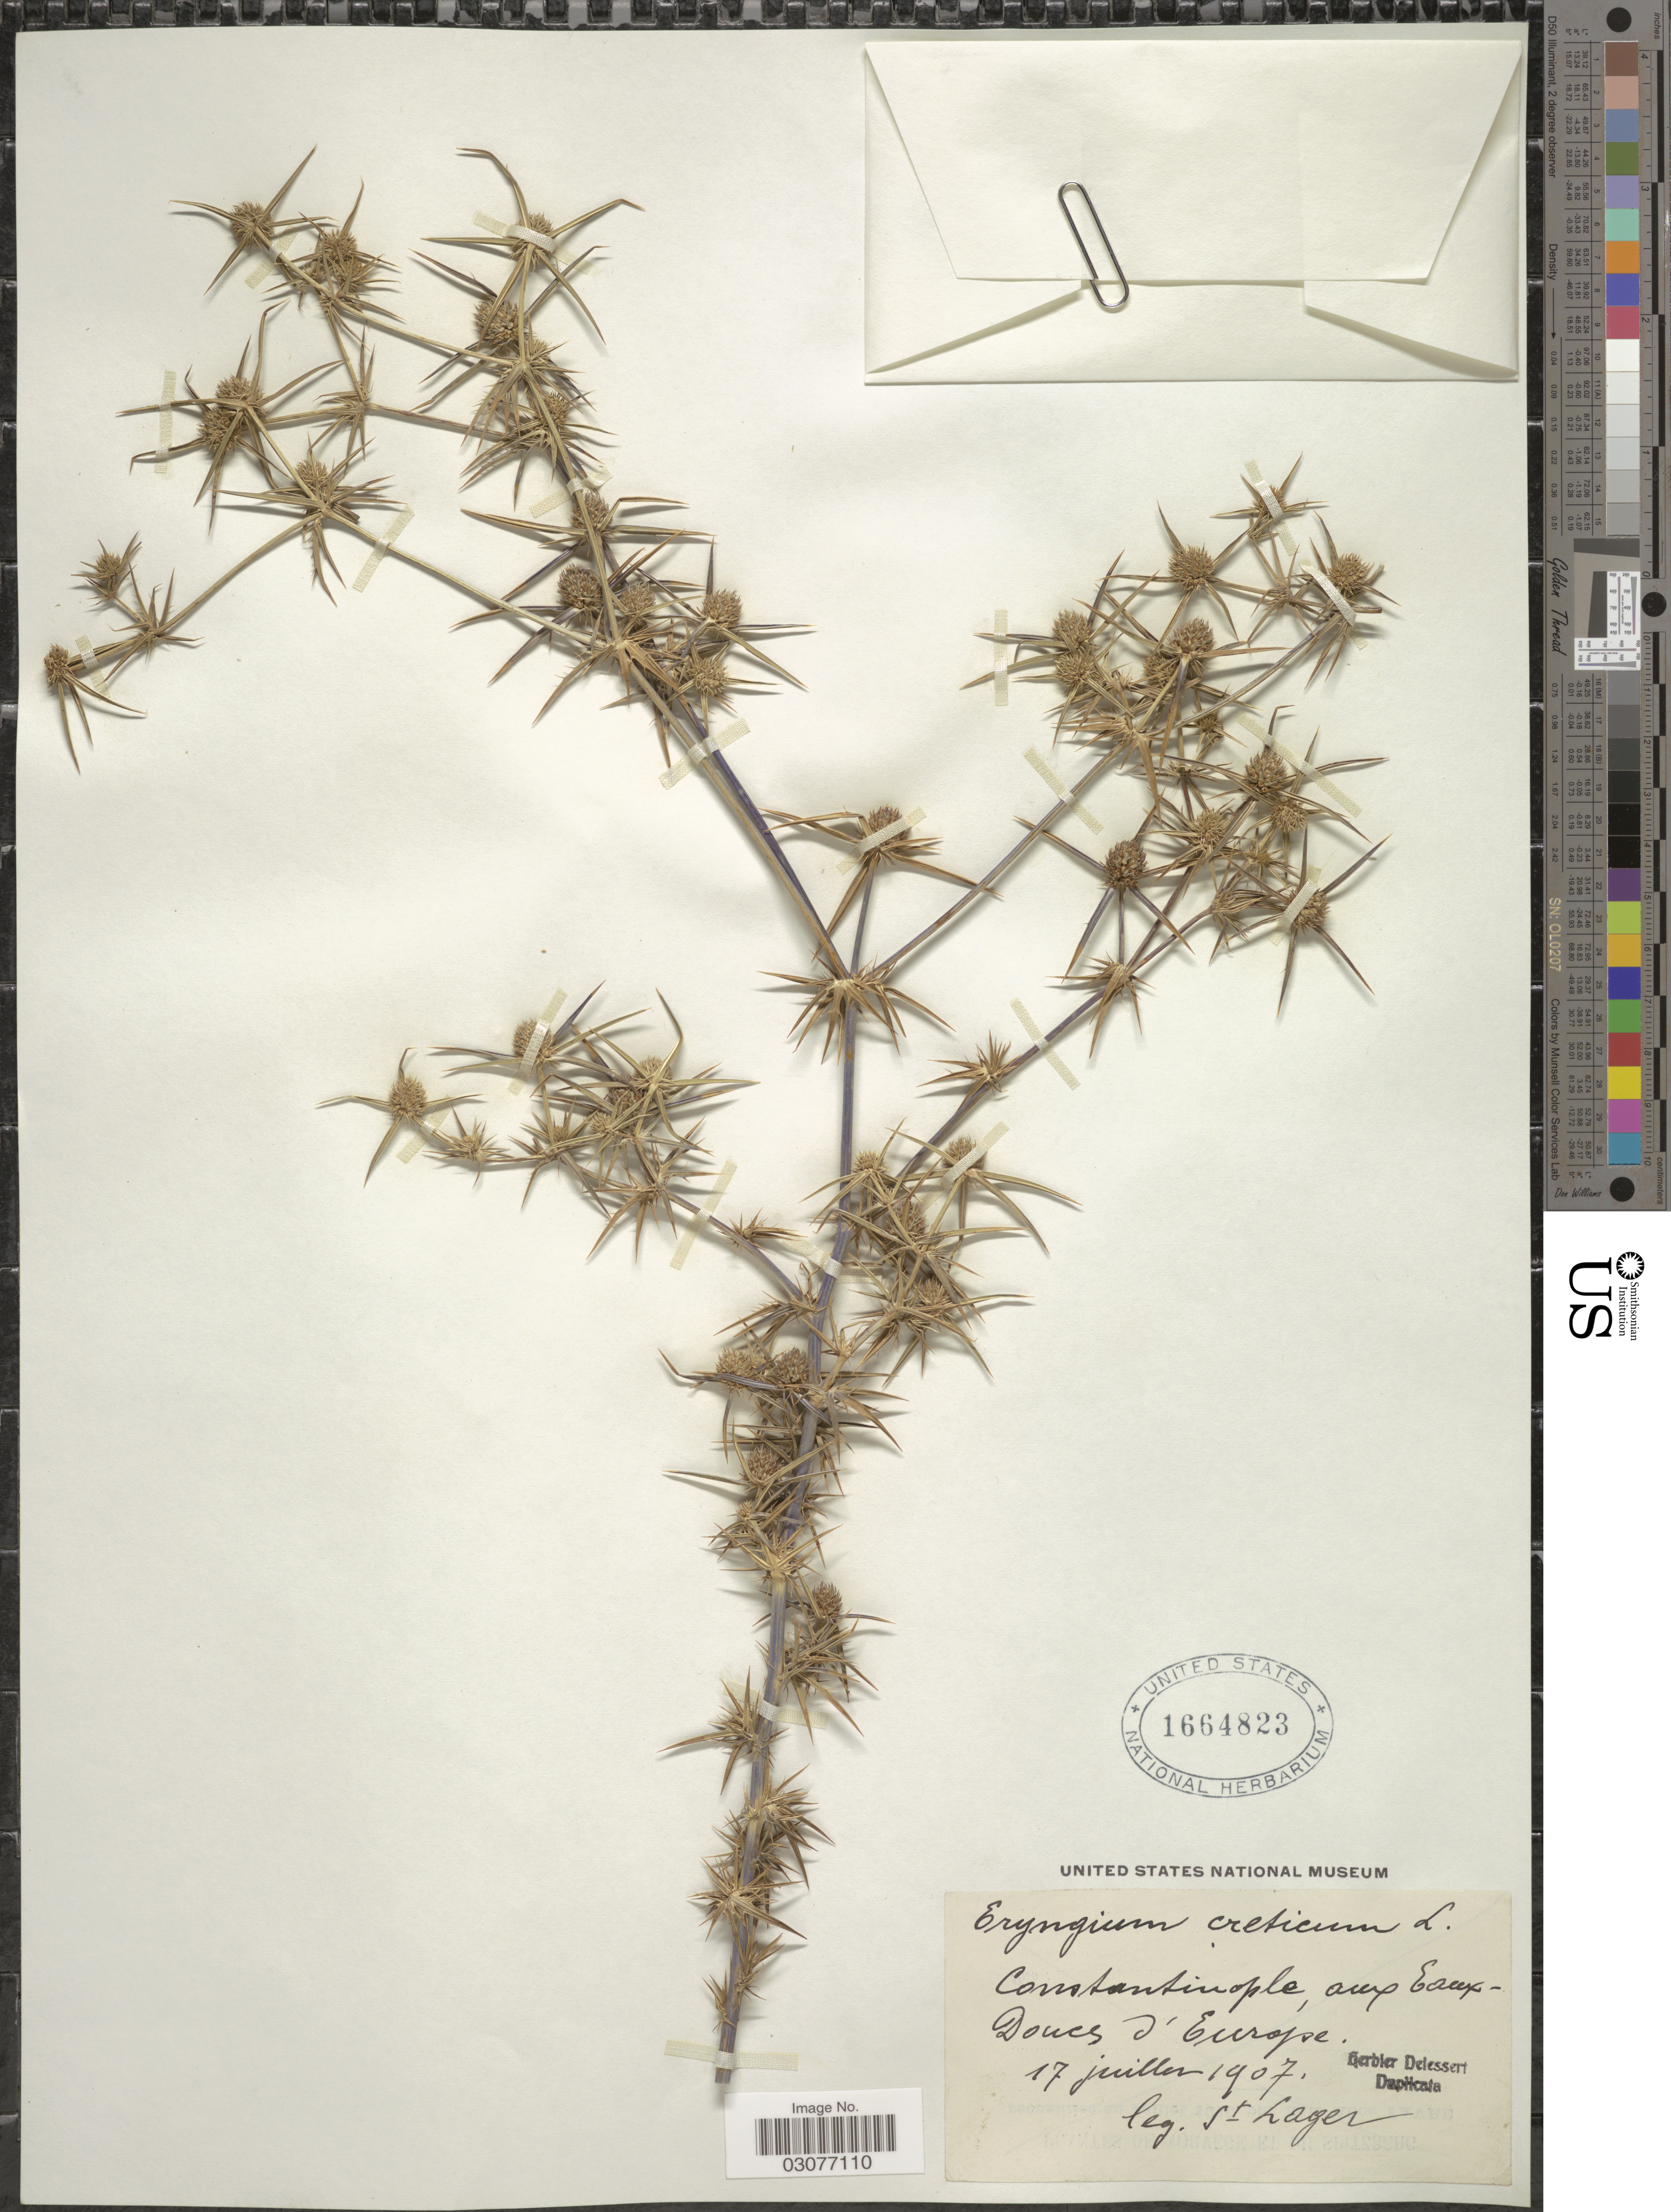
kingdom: Plantae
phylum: Tracheophyta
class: Magnoliopsida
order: Apiales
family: Apiaceae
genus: Eryngium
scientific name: Eryngium creticum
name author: Lam.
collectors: Saint-Lager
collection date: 1907-07-17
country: Turkey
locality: Constantinople, aux Eaux-Doucs d'Europe.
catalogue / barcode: US 1664823